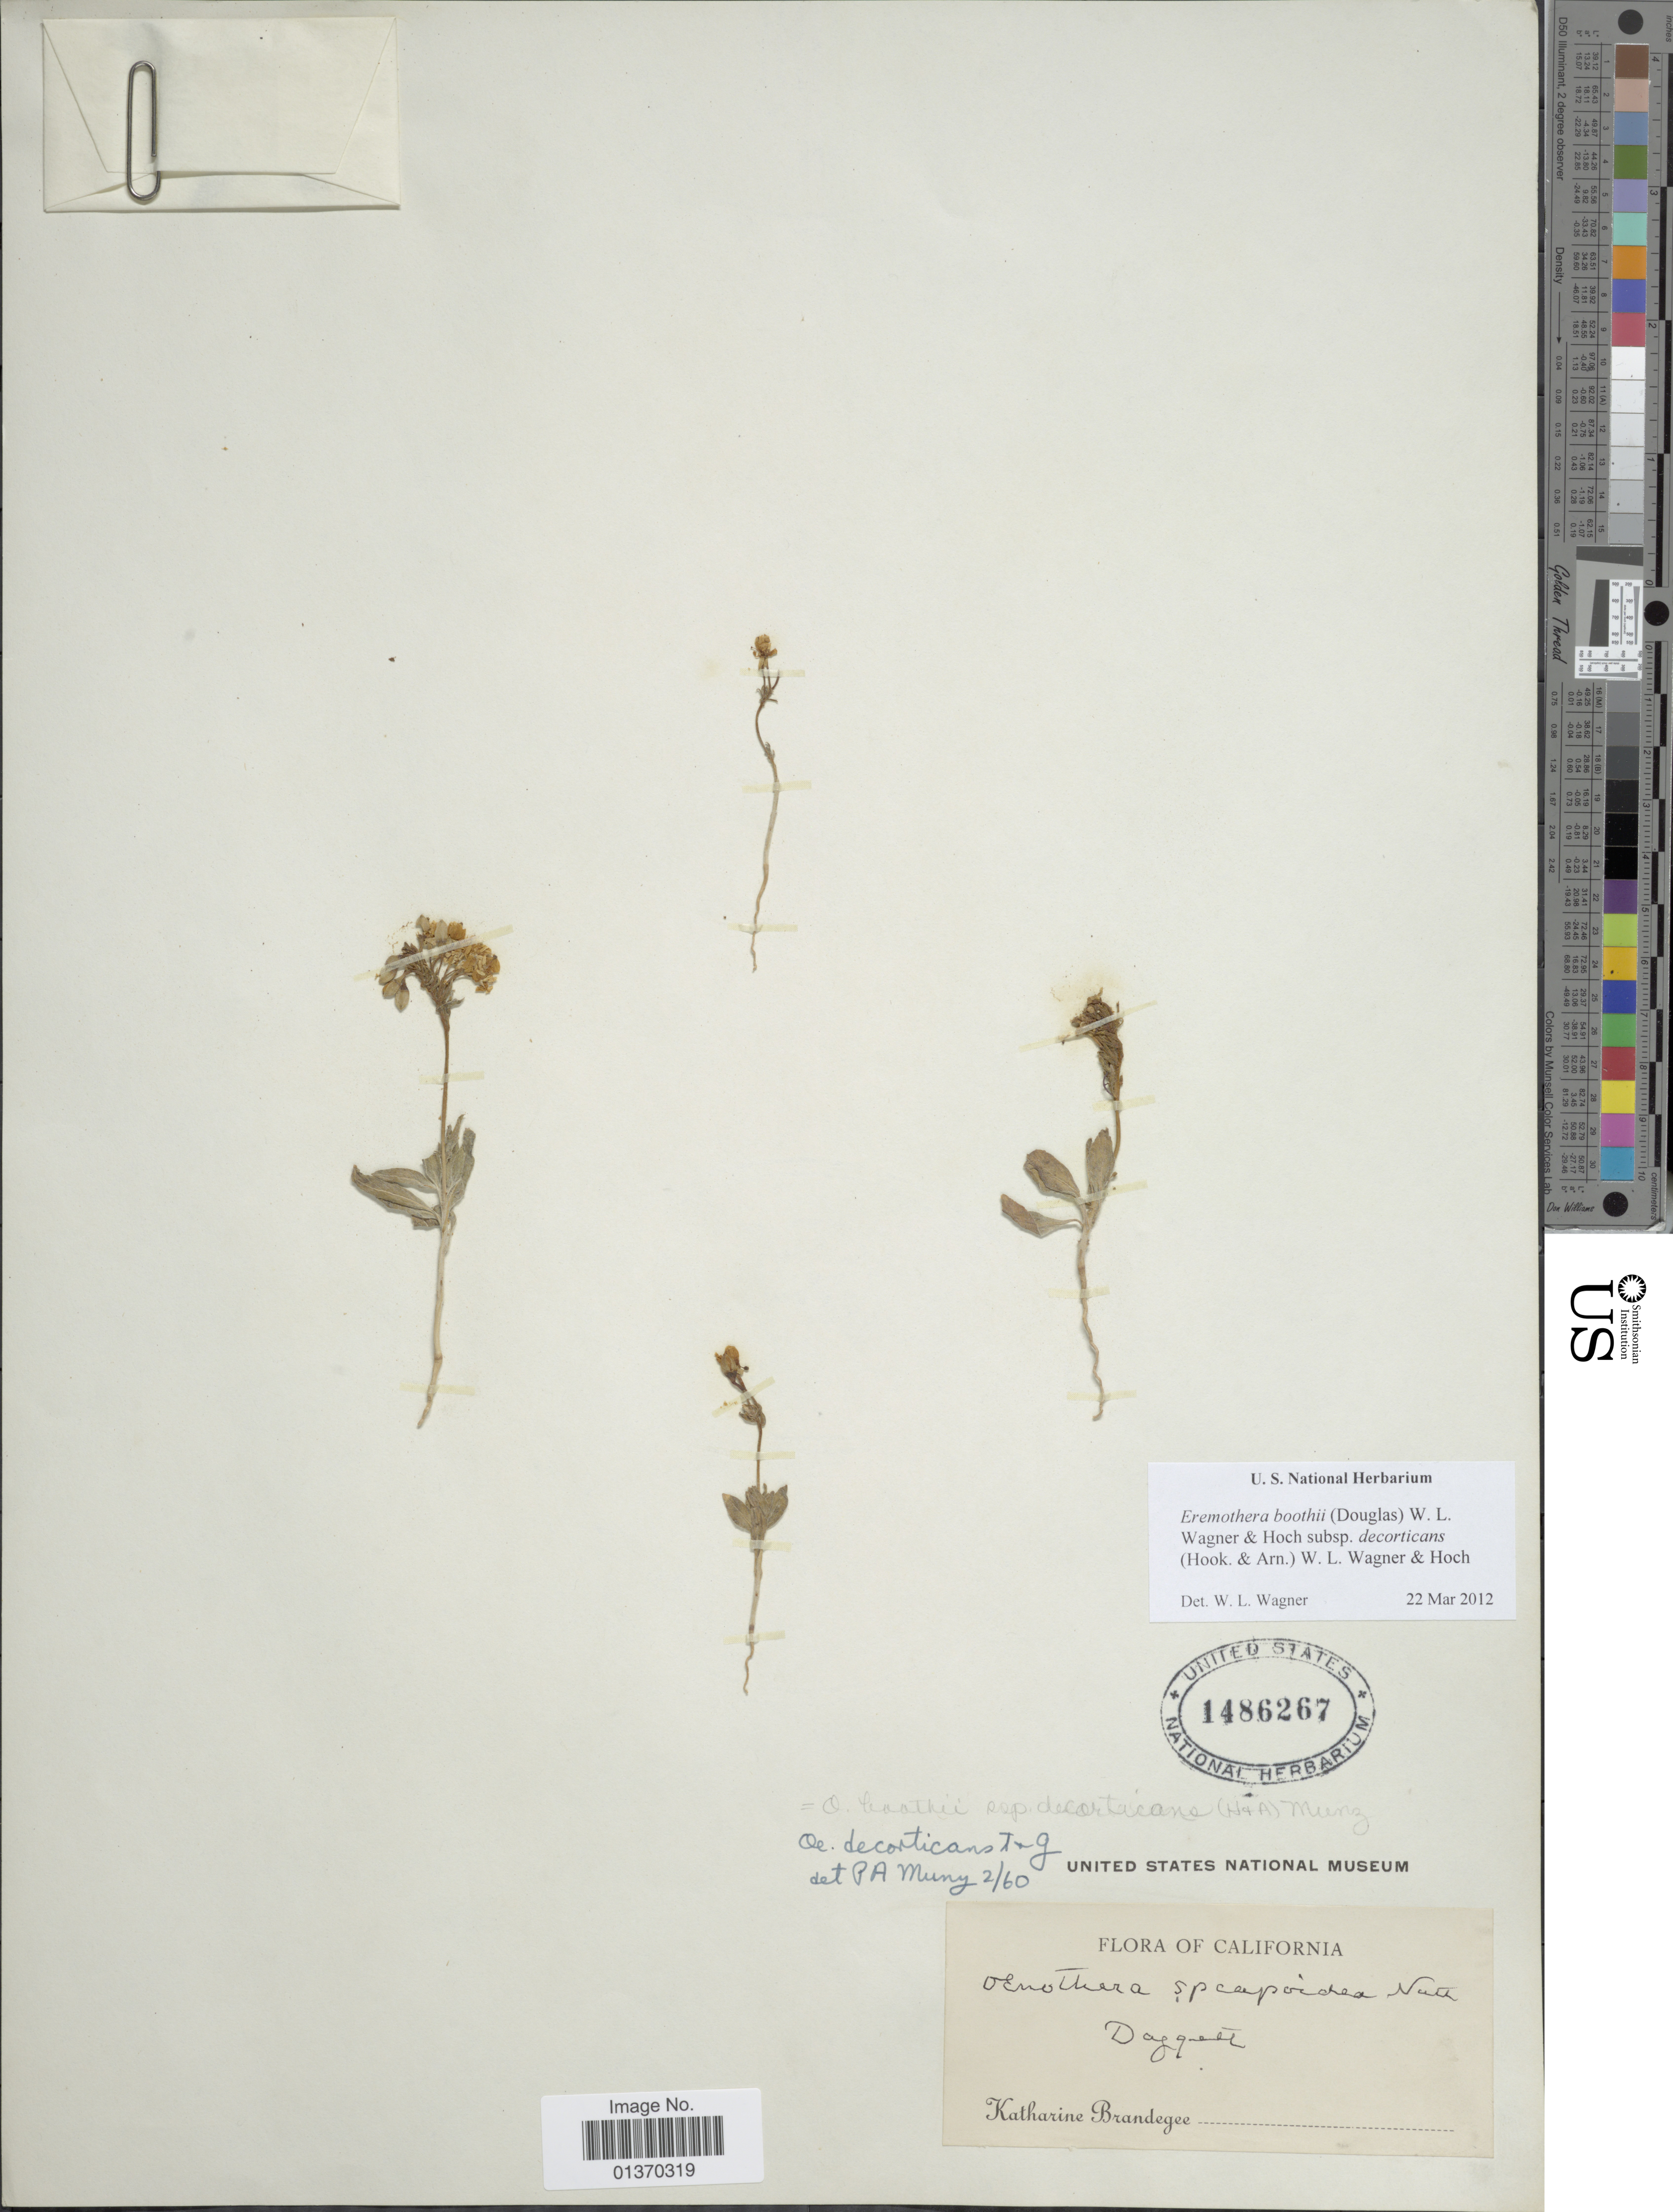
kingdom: Plantae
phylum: Tracheophyta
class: Magnoliopsida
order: Myrtales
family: Onagraceae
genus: Eremothera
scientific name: Eremothera boothii subsp. decorticans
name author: (Hook. & Arn.) W.L. Wagner & Hoch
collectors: M. K. Brandegee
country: United States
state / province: California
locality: Daggett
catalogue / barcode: US 1486267